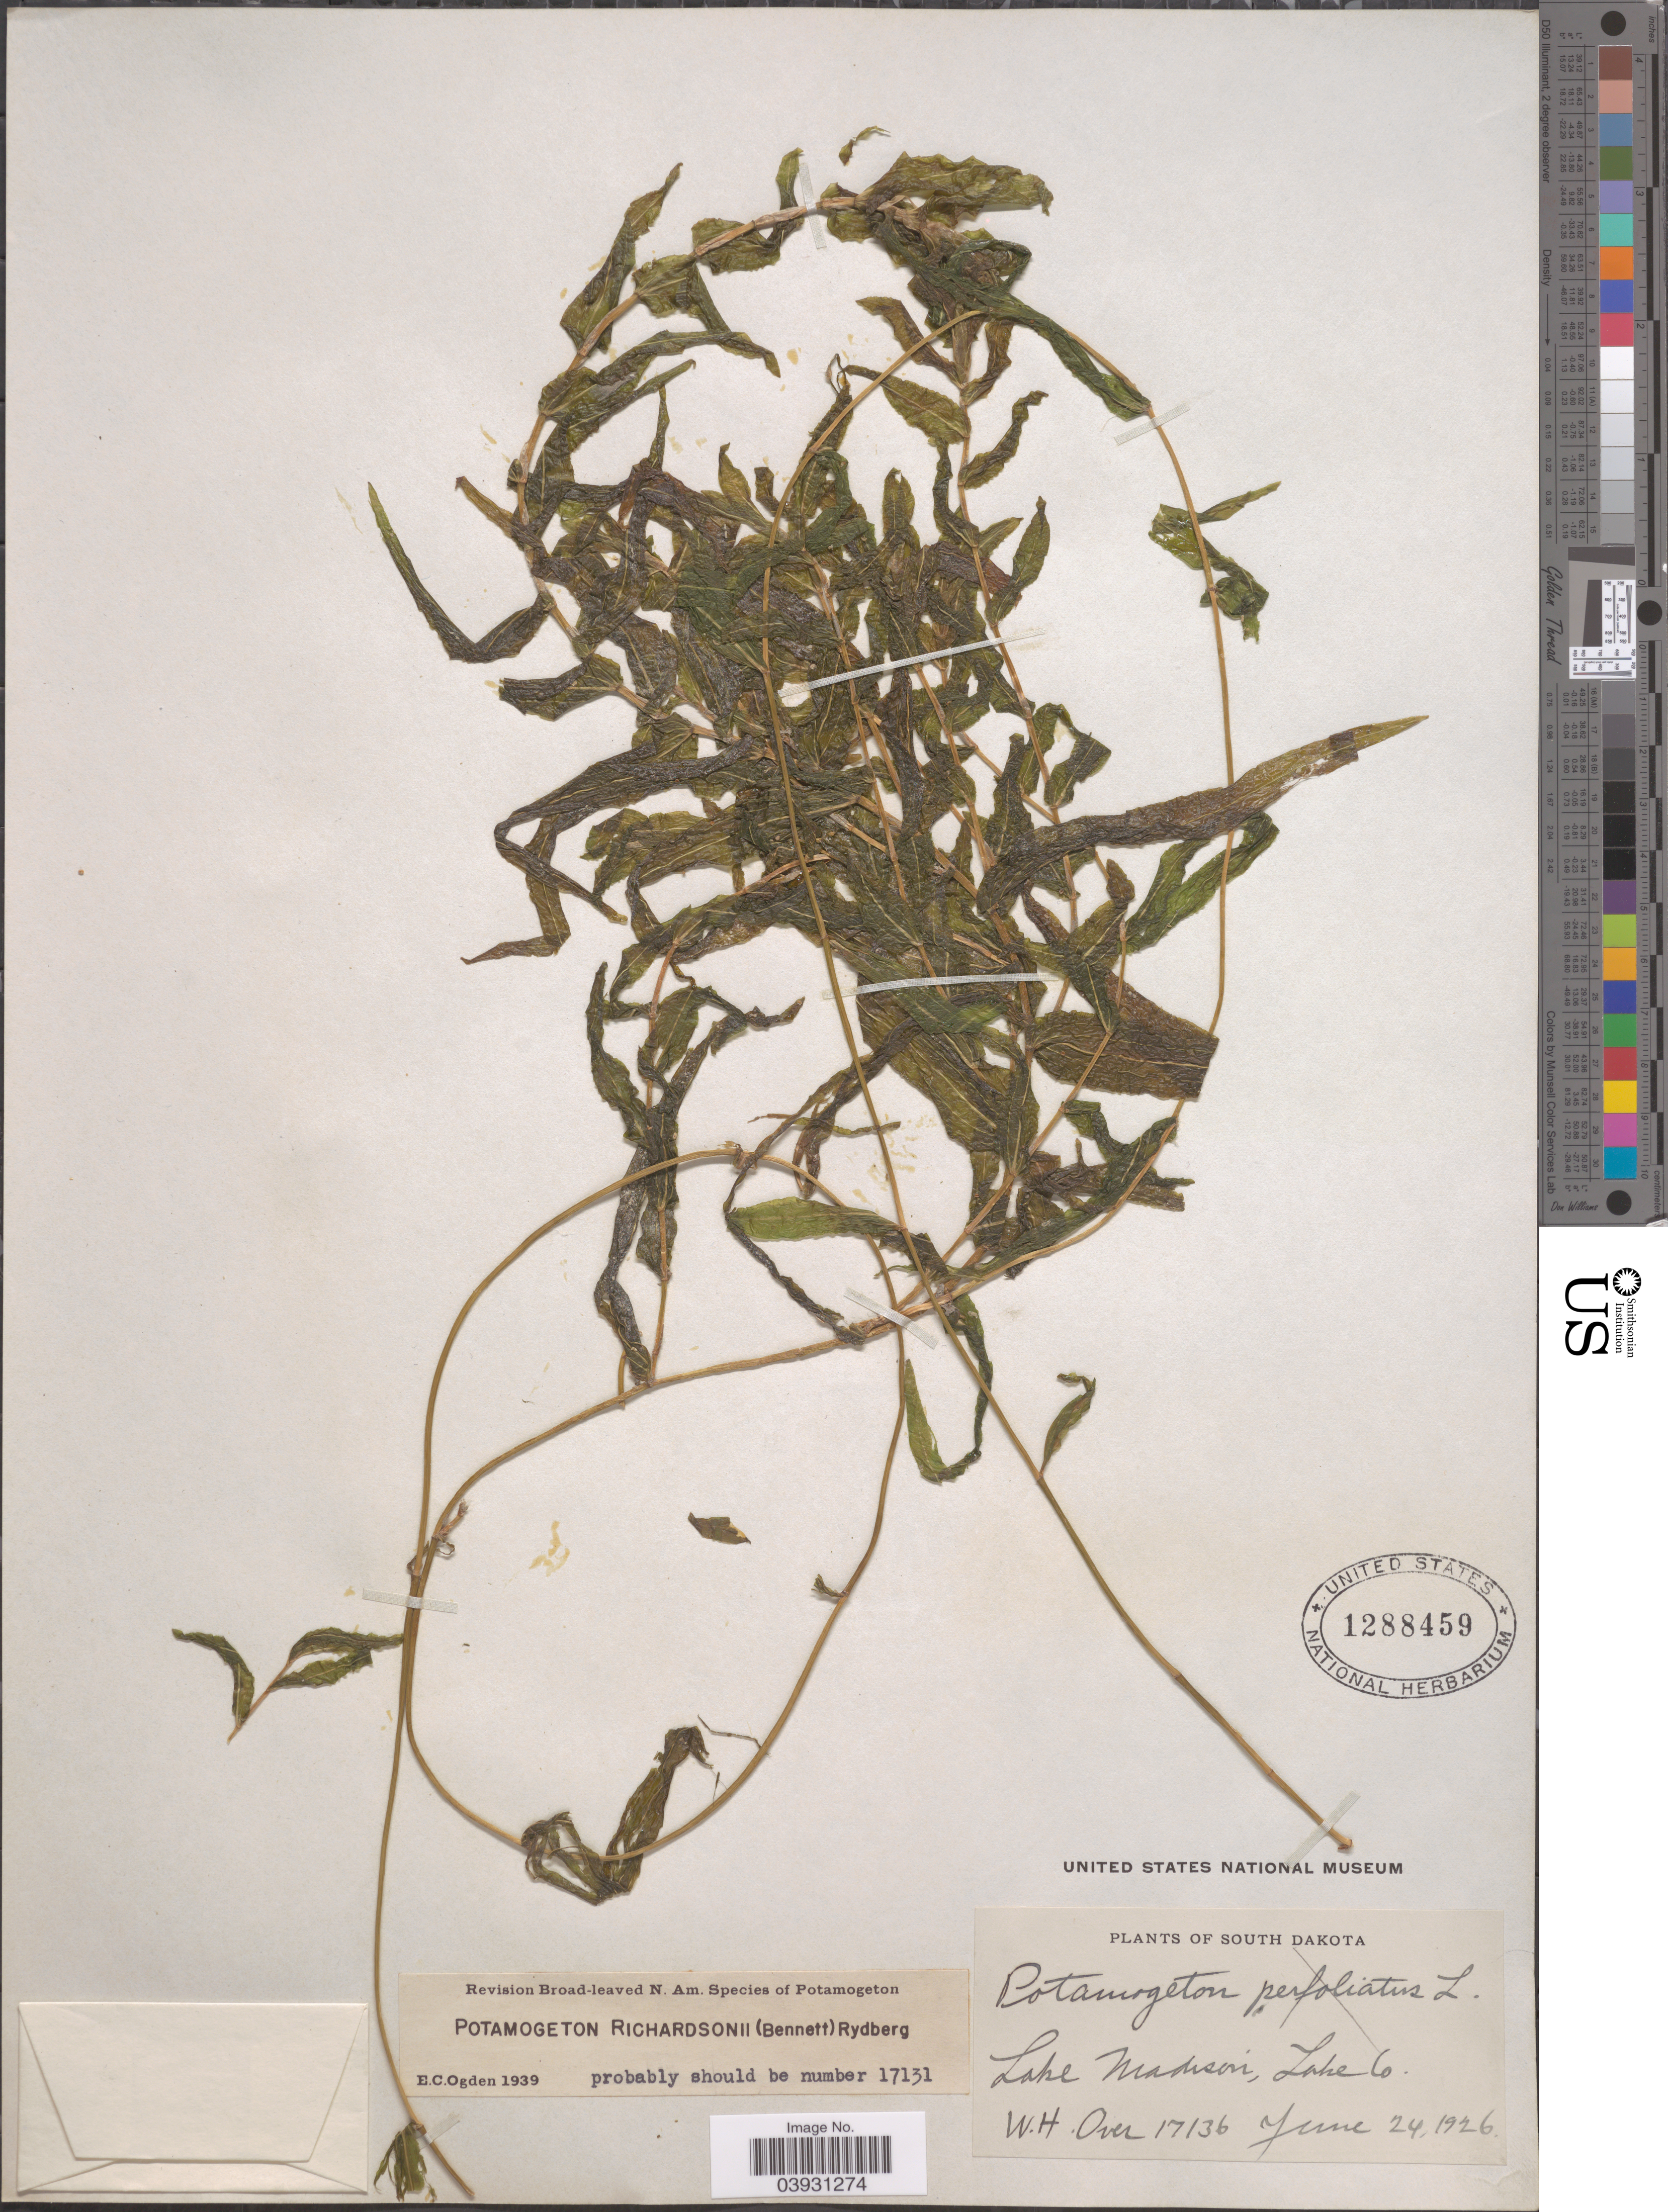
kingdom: Plantae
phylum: Tracheophyta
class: Liliopsida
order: Alismatales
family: Potamogetonaceae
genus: Potamogeton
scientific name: Potamogeton richardsonii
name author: (A.W. Benn.) Rydb.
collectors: W. Over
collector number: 17136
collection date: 1926-06-24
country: United States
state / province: South Dakota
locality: Lake Madison, Lake Co.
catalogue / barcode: US 1288459